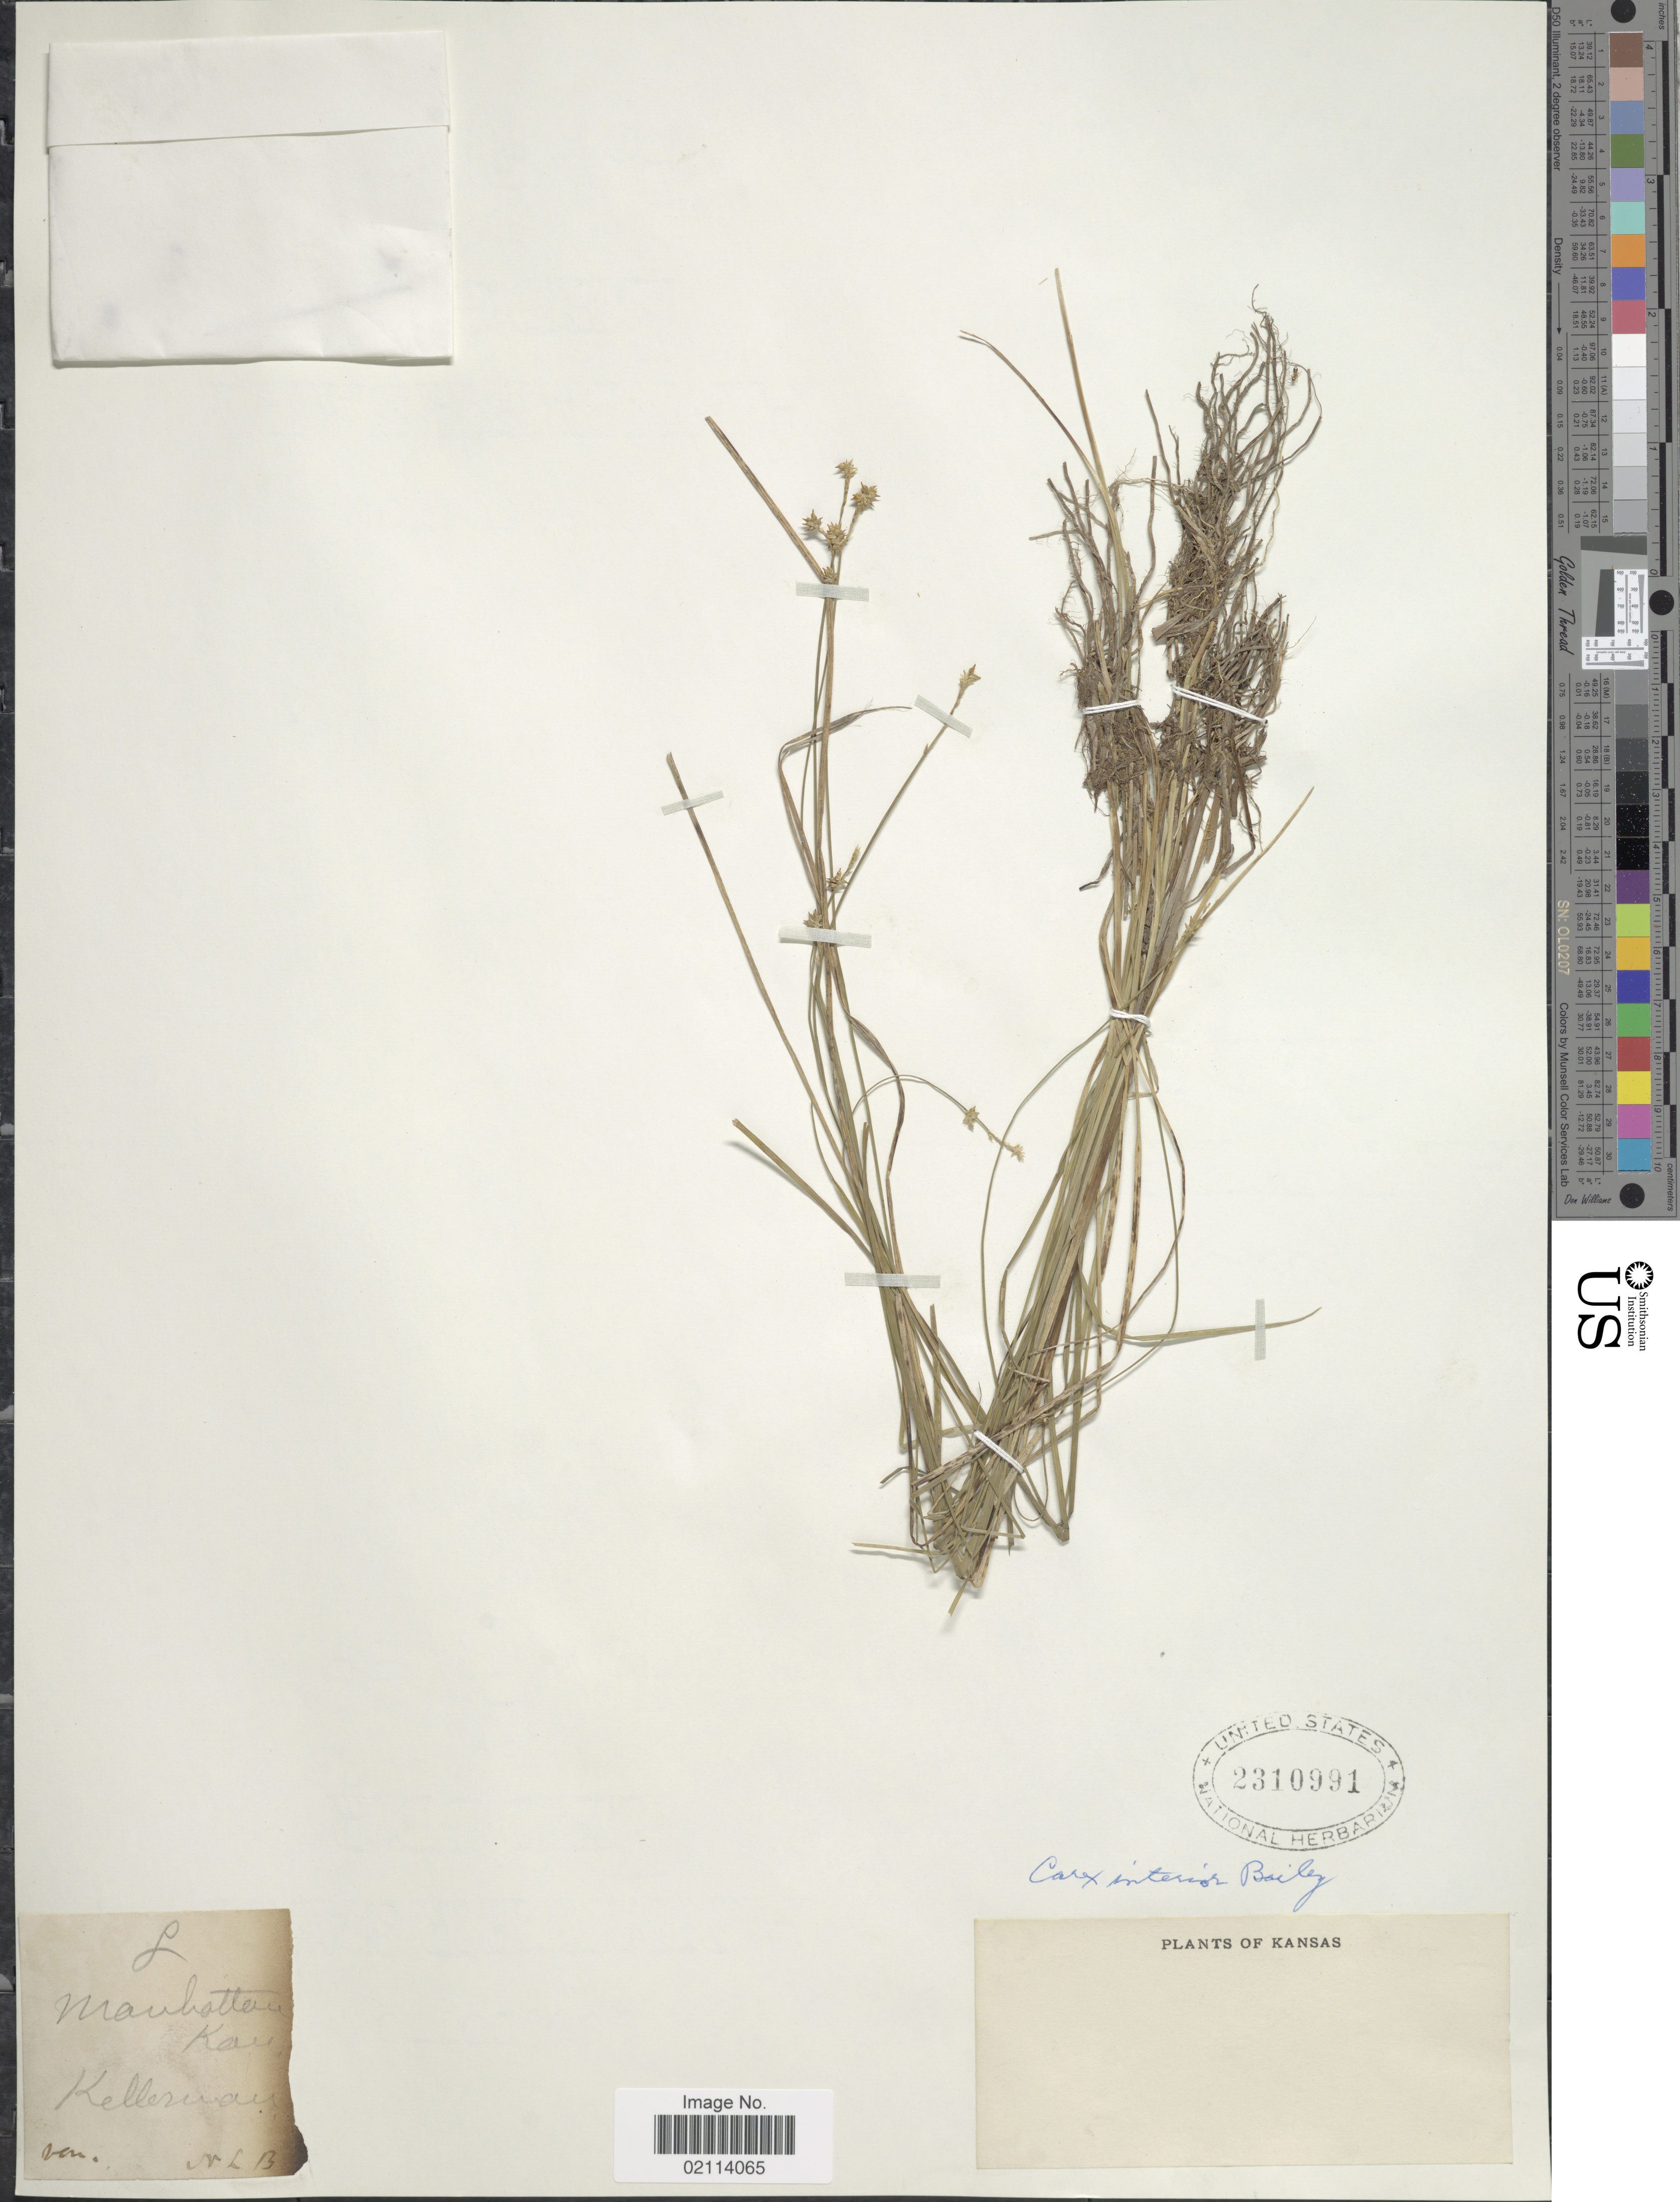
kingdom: Plantae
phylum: Tracheophyta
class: Liliopsida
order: Poales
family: Cyperaceae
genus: Carex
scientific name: Carex interior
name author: L.H. Bailey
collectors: -. Kellerman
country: United States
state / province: Kansas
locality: Manhattan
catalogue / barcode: US 2310991